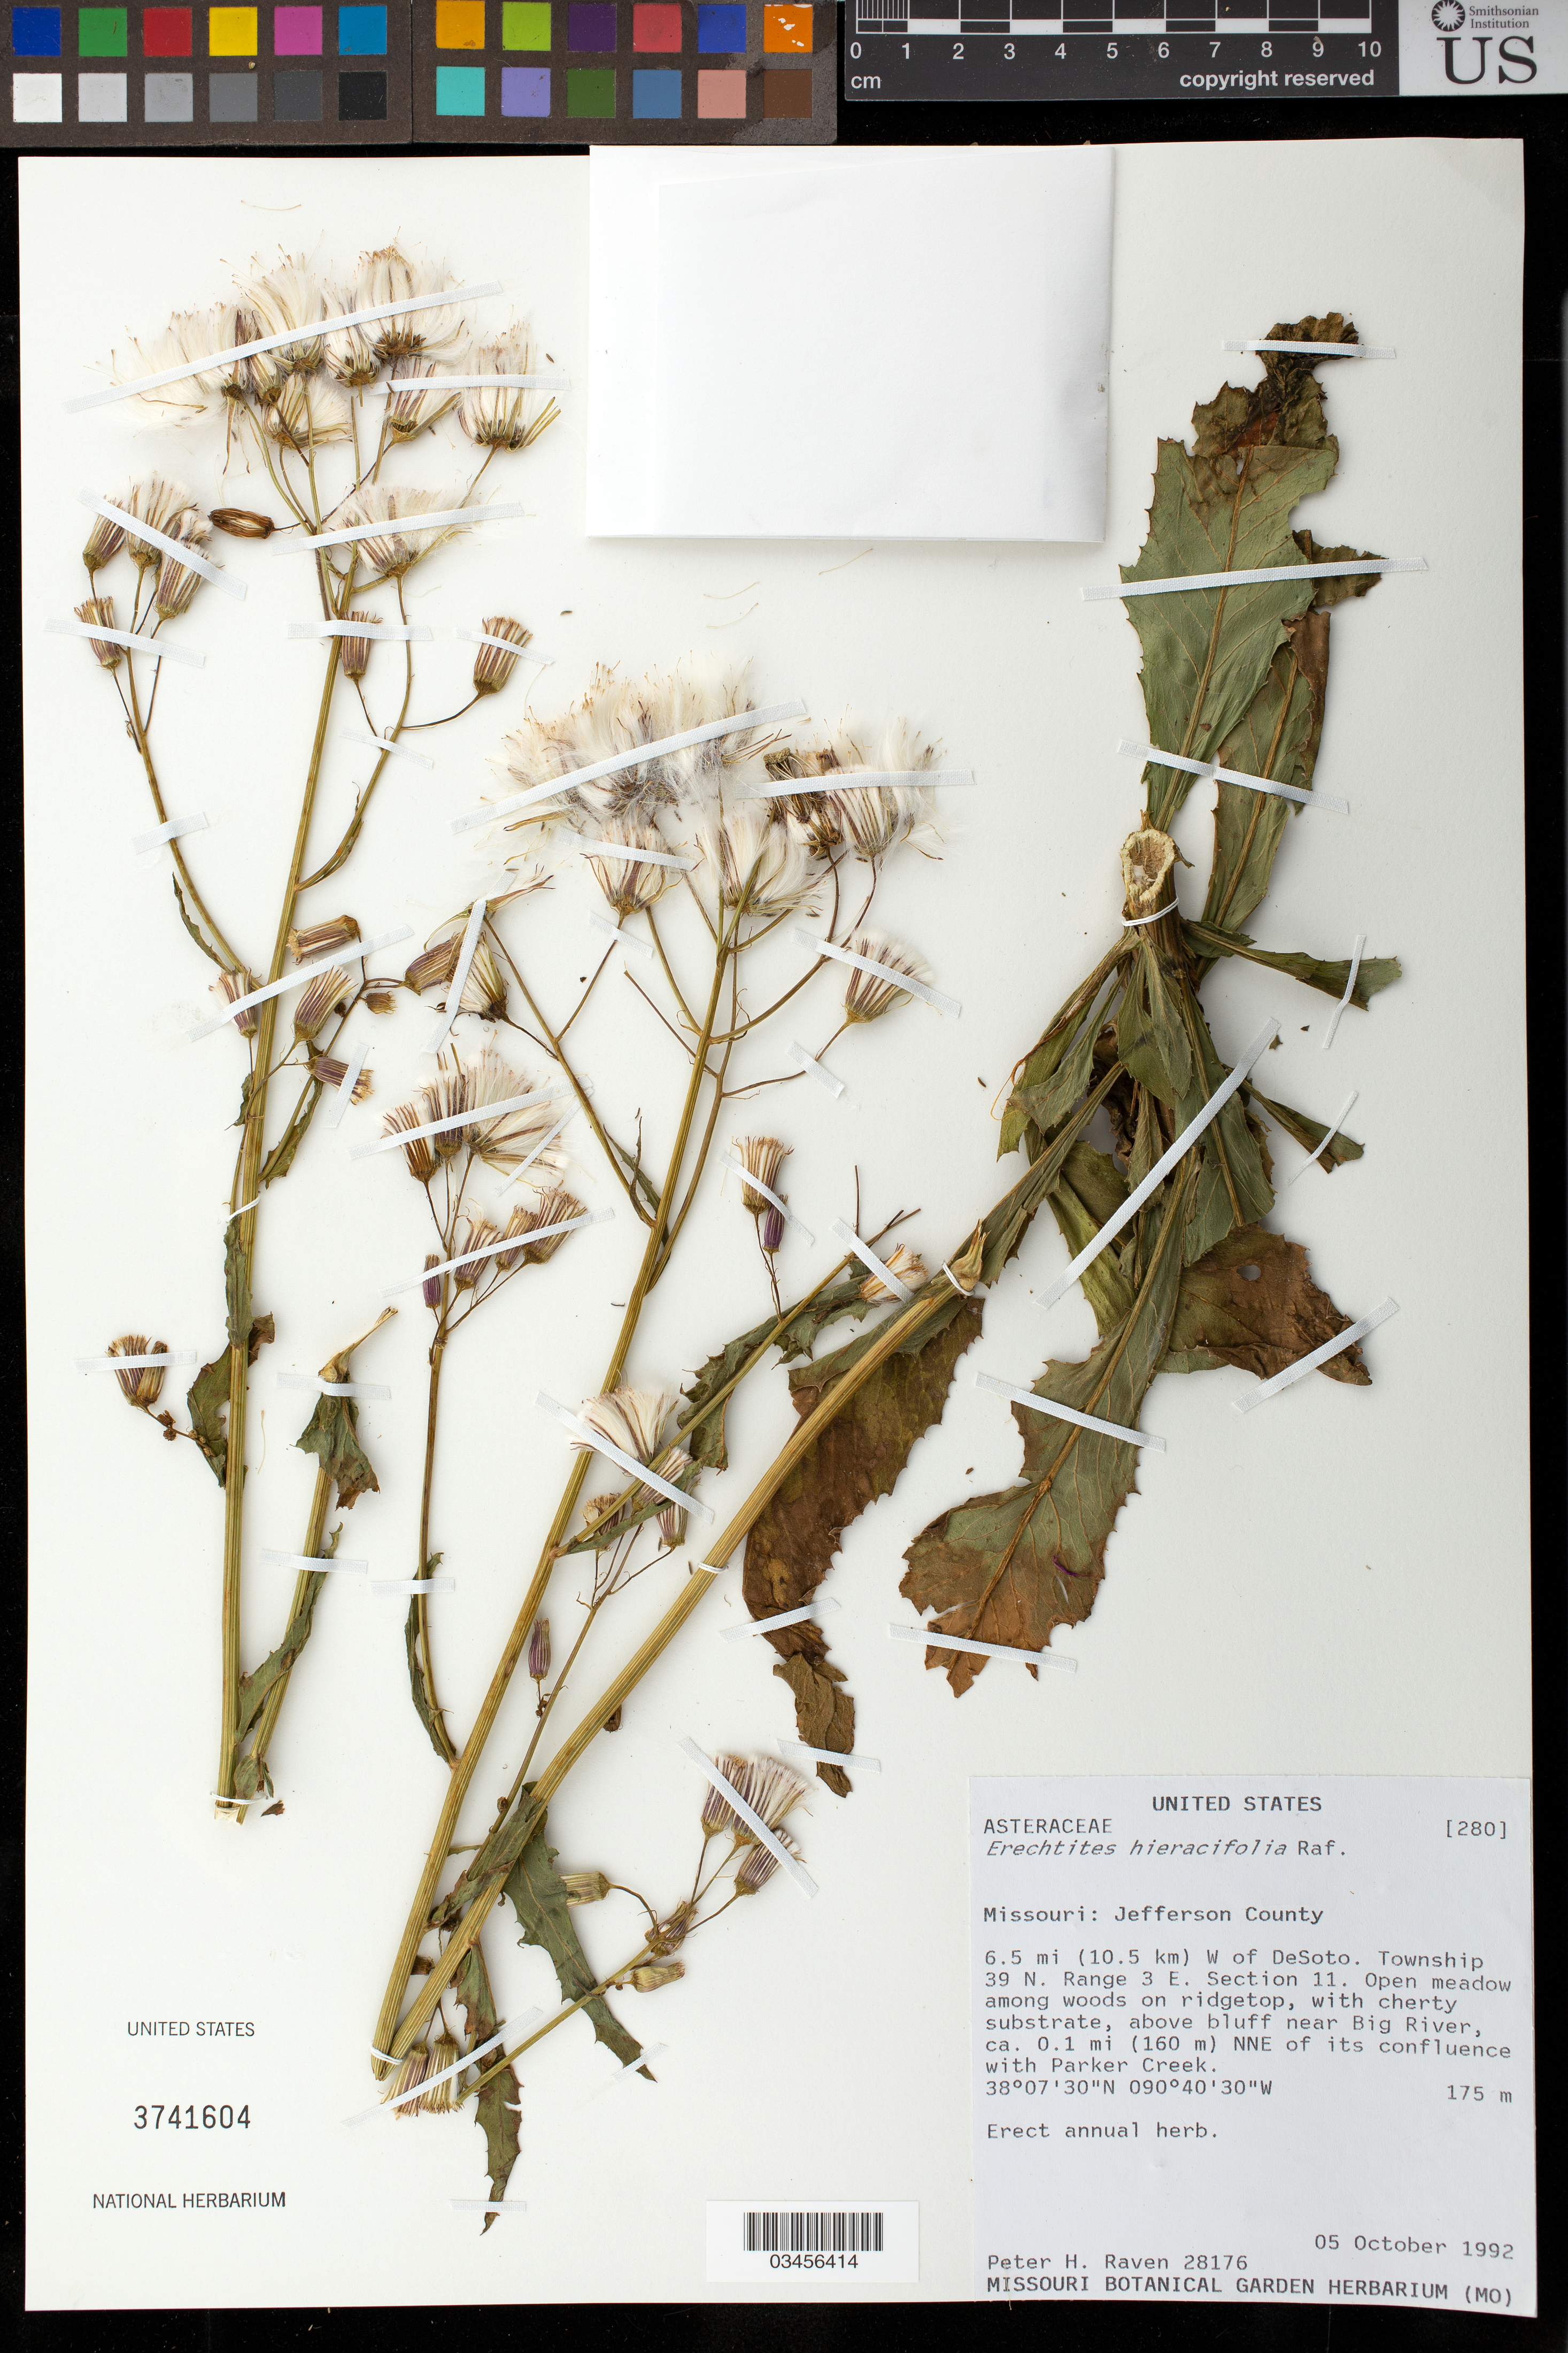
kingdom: Plantae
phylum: Tracheophyta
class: Magnoliopsida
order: Asterales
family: Asteraceae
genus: Erechtites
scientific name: Erechtites hieraciifolius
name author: (L.) Raf. ex DC.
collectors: P. Raven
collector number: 28176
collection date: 1992-10-05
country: United States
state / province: Missouri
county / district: Jefferson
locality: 6.5 mi. (10.5 km) W of DeSoto. Township 39 N. Range 3 E. Section 11. Above bluff near Big River, ca. 0.1 mi. (160 m) NNE of its confluence with Parker Creek.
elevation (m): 175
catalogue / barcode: US 3741604